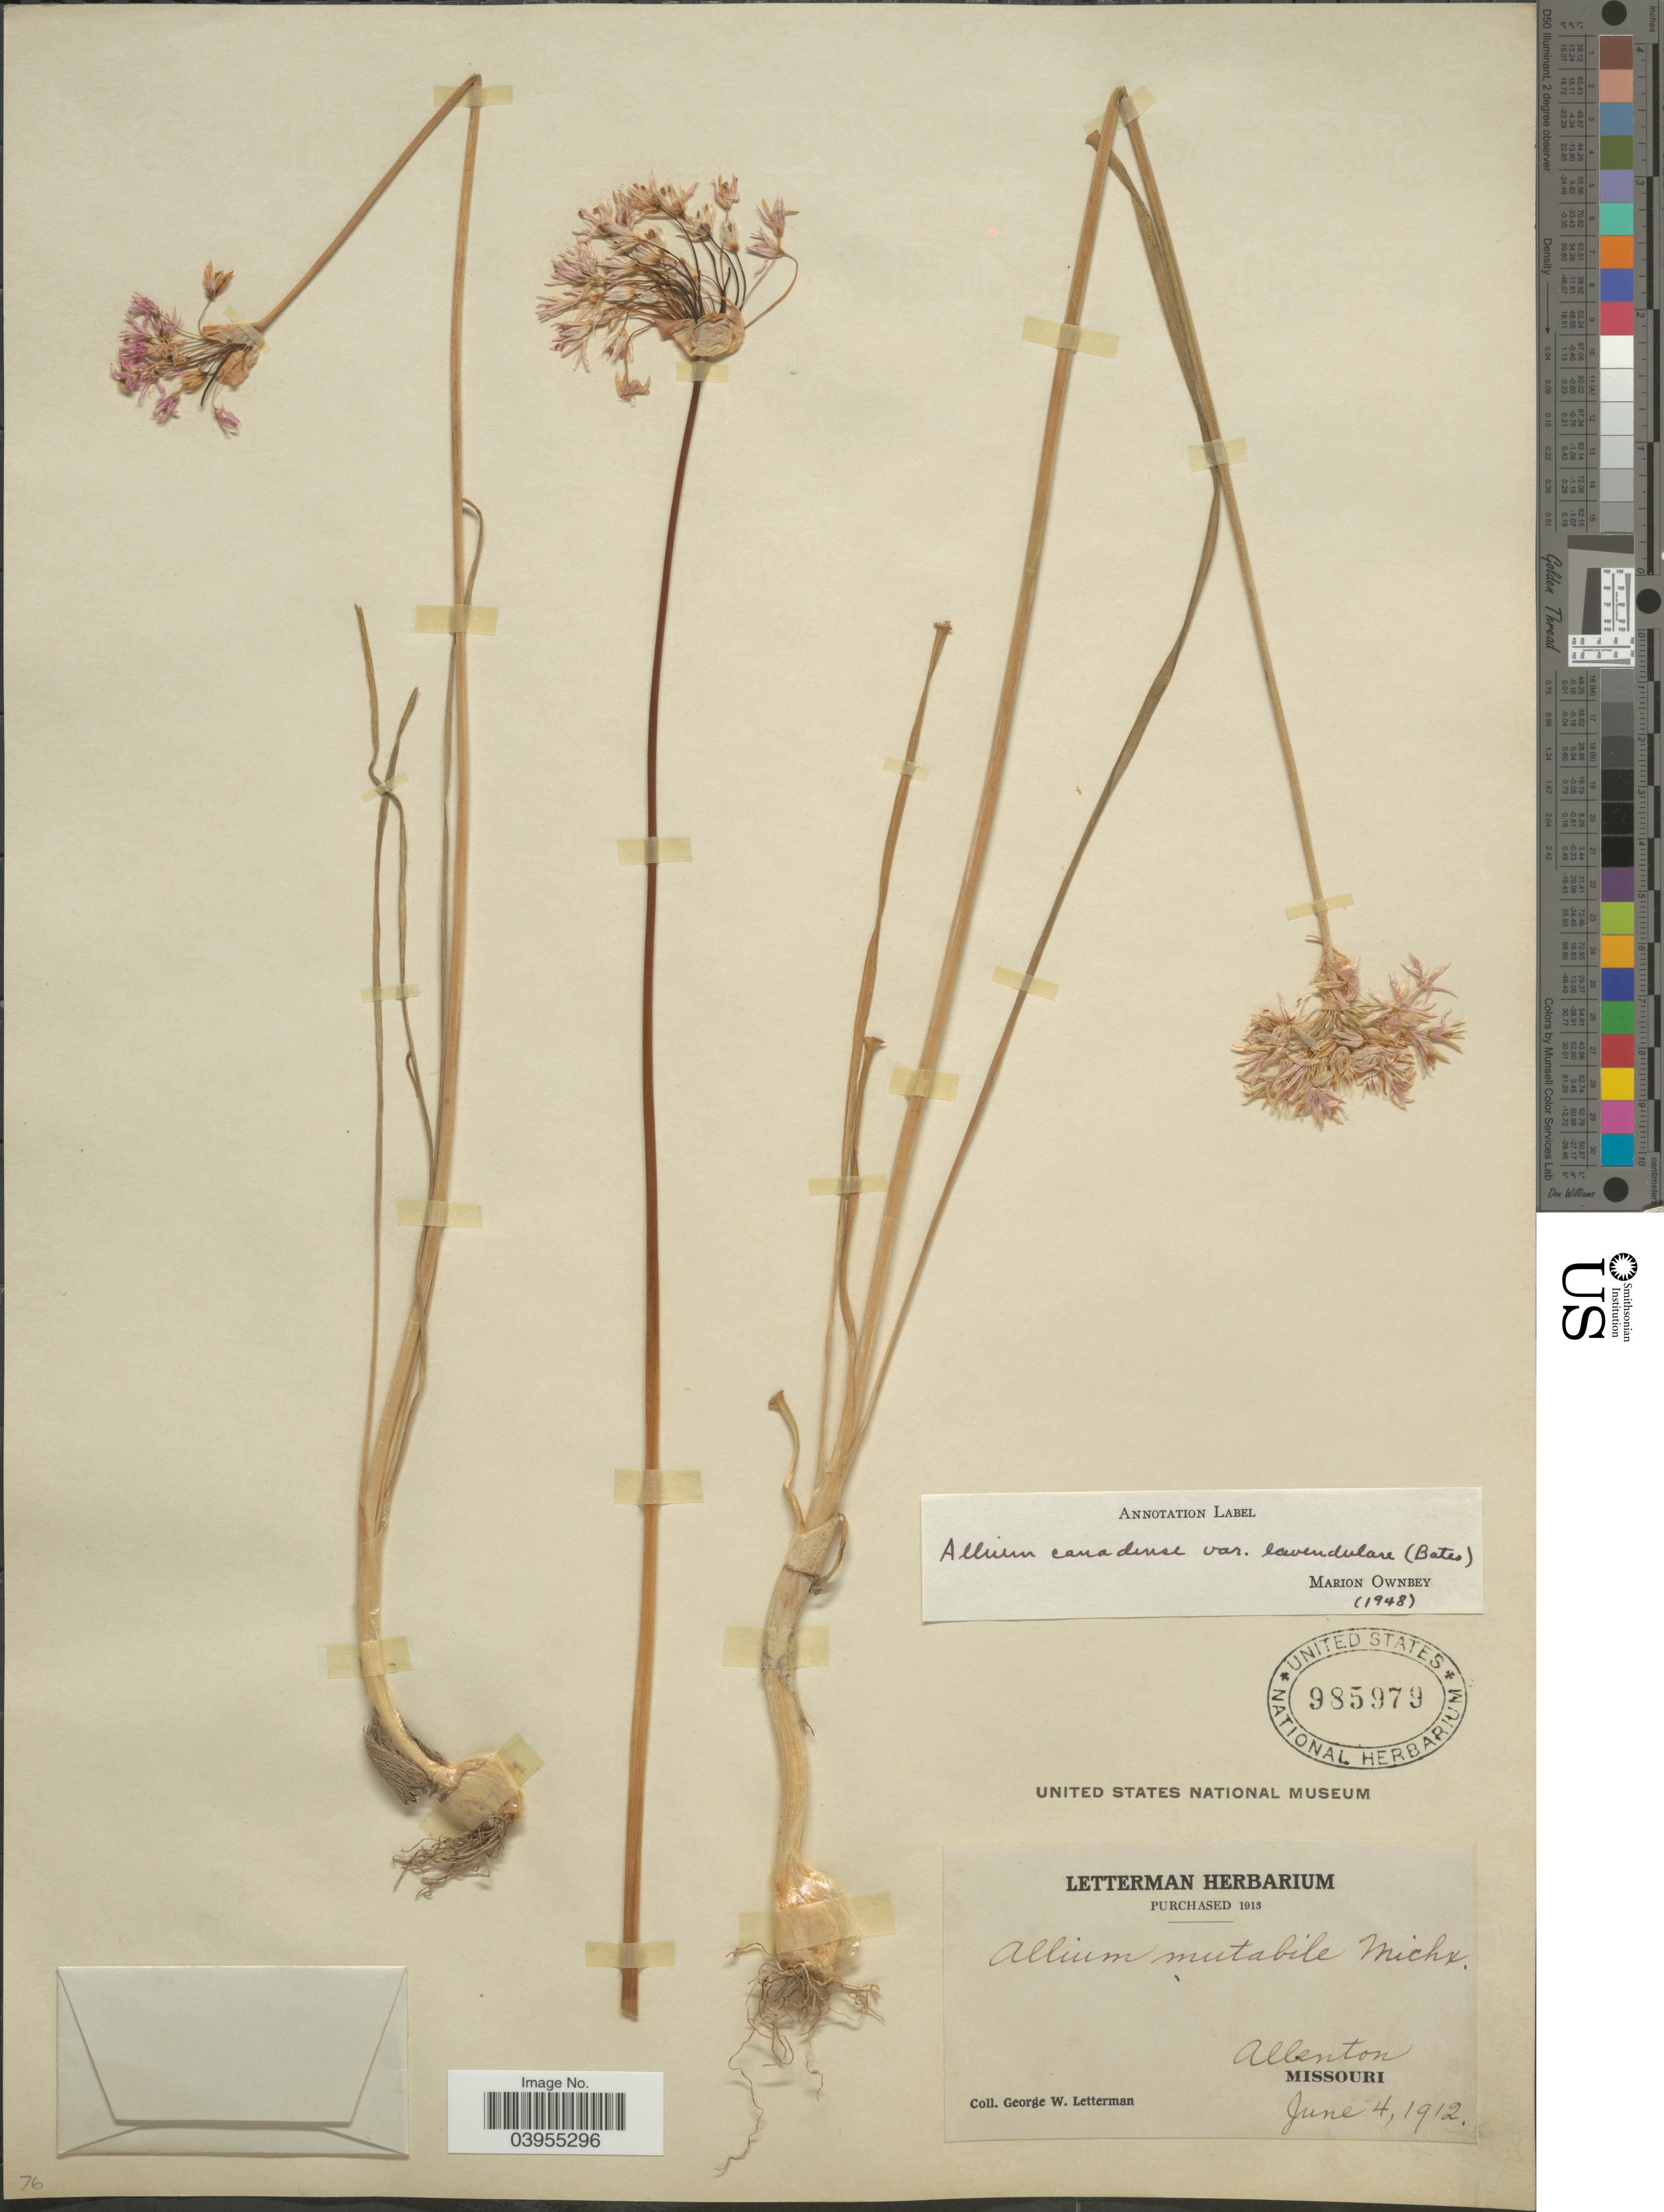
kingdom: Plantae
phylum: Tracheophyta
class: Liliopsida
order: Asparagales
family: Amaryllidaceae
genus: Allium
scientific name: Allium canadense var. lavandulare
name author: (Bates) Ownbey & Aase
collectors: G. W. Letterman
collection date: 1912-06-04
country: United States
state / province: Missouri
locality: Allenton.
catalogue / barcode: US 985979